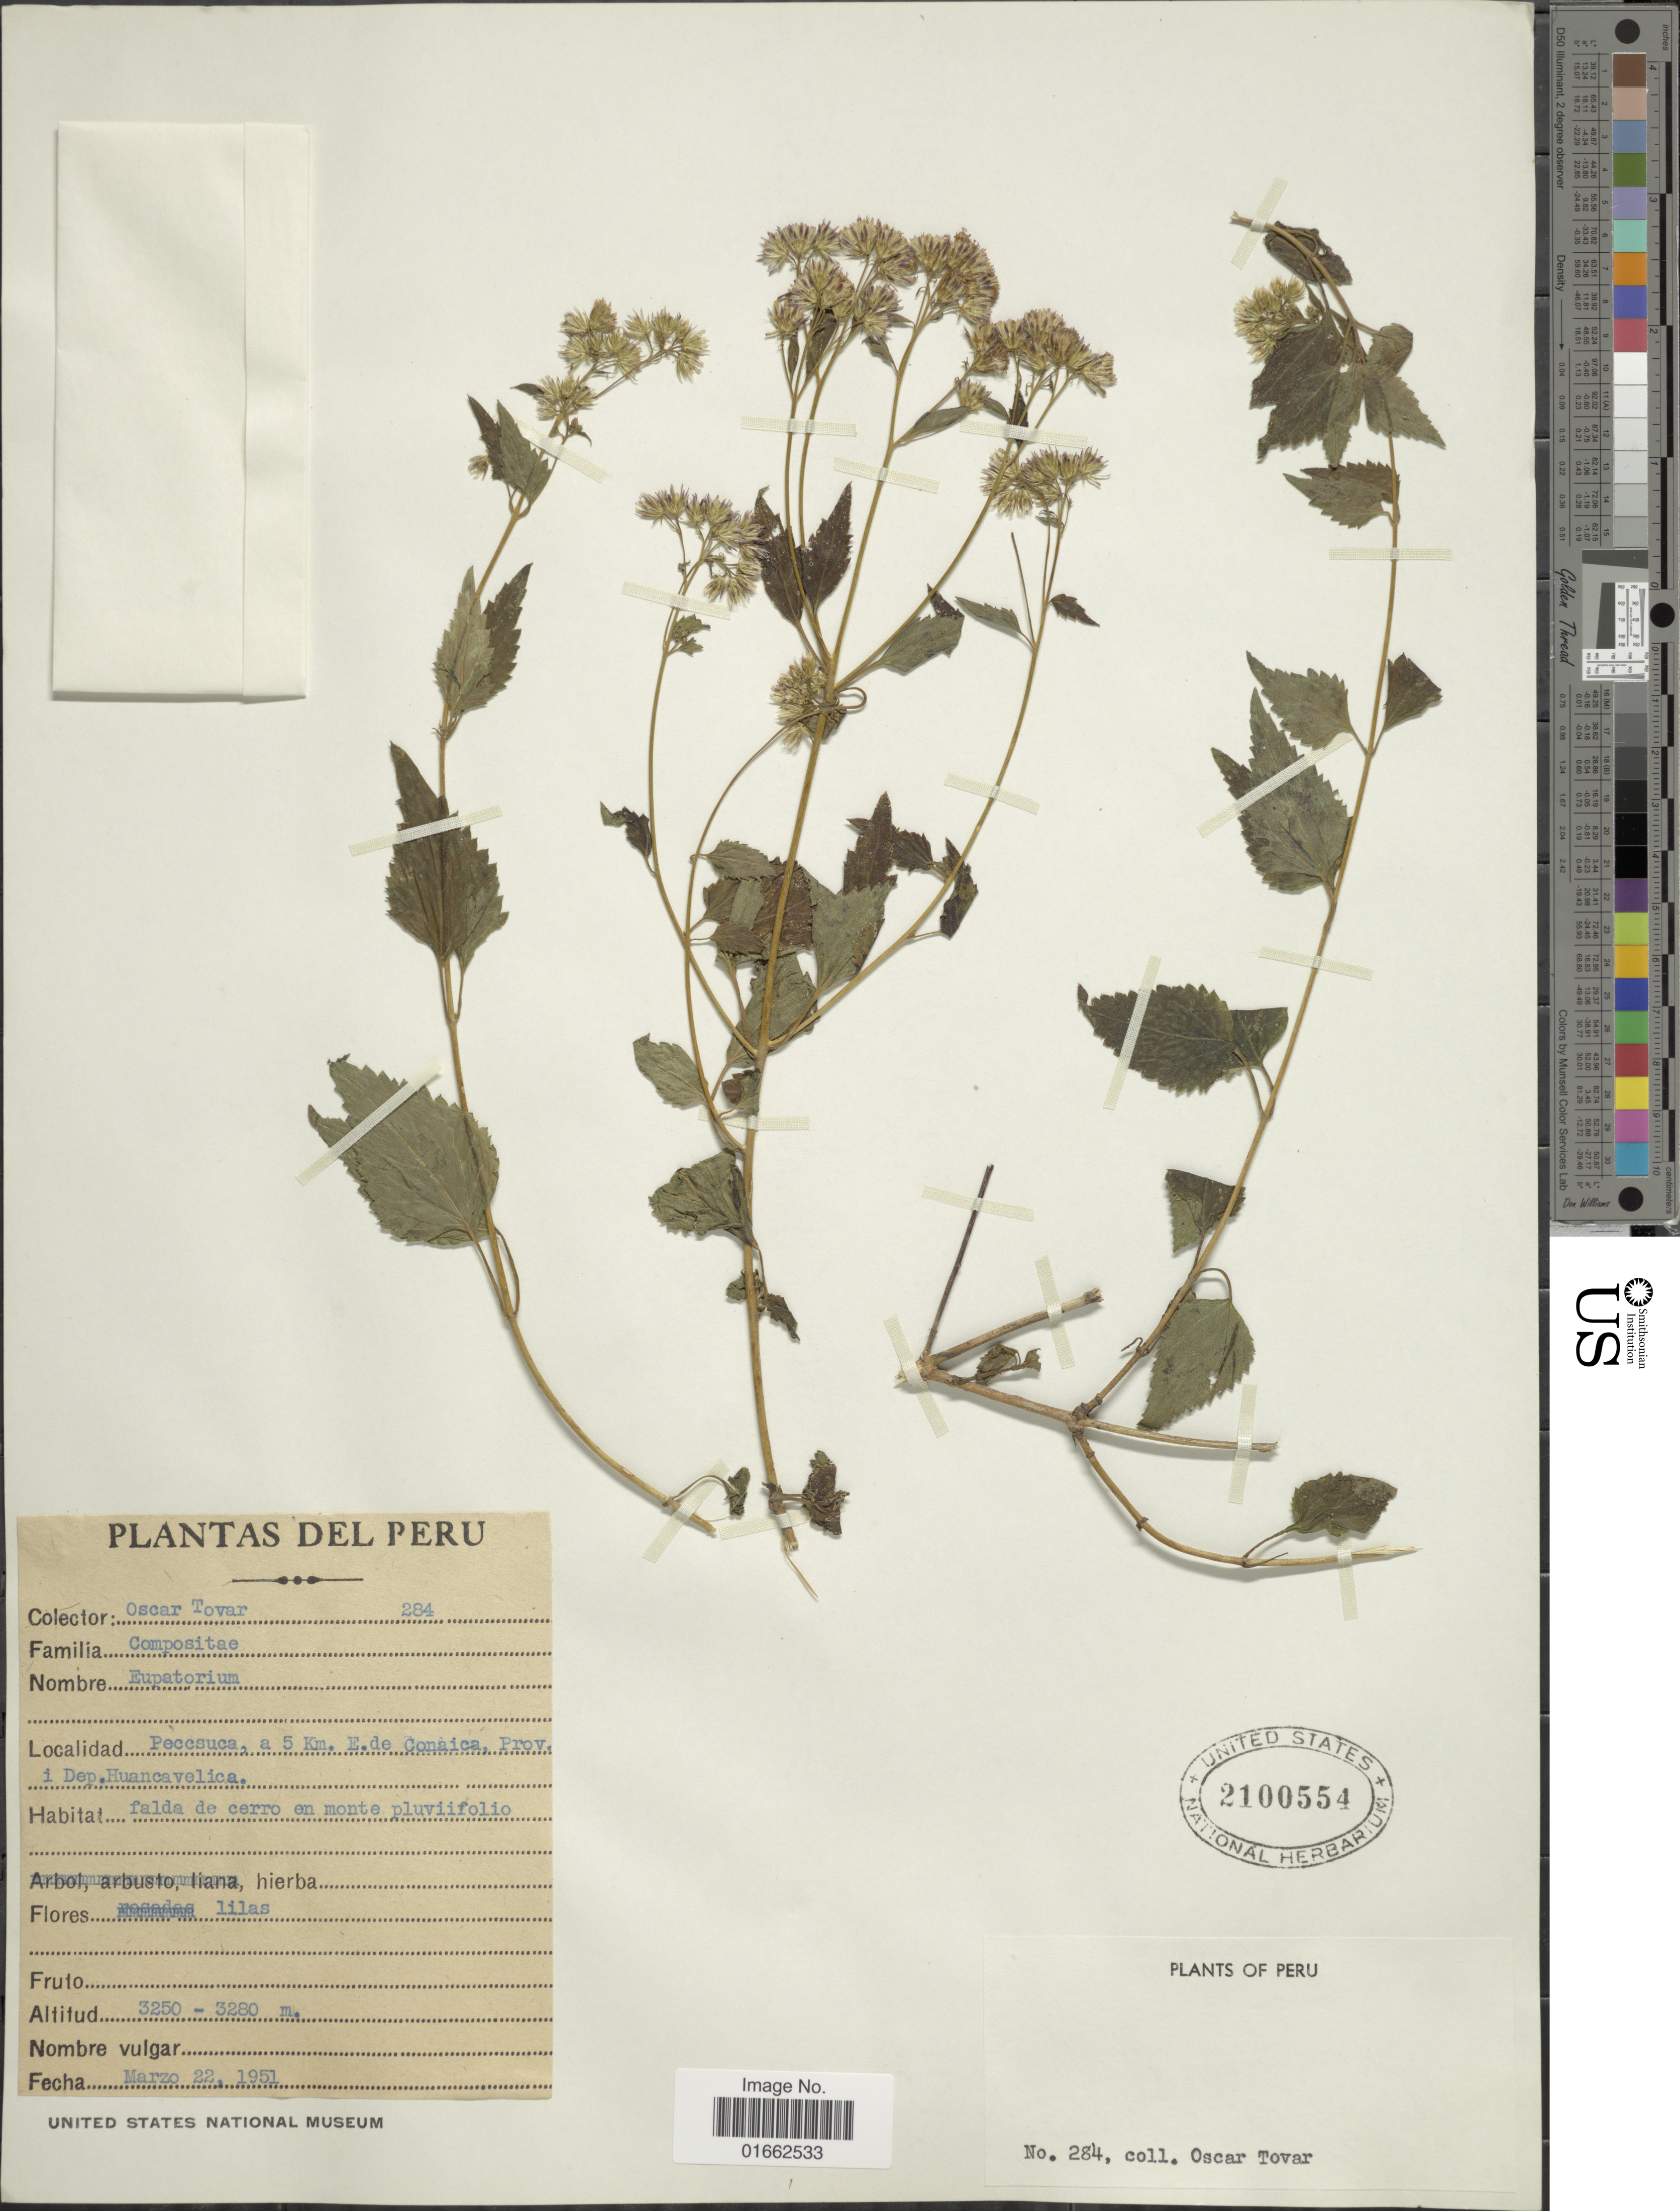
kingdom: Plantae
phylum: Tracheophyta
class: Magnoliopsida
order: Asterales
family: Asteraceae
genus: Fleischmannia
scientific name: Fleischmannia sp.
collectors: C. Tovar Breña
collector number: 284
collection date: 1951-03-22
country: Peru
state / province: Huancavelica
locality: Peccsuca, a 5 Km. E. de Conaica, Prov. i Dep. Huancavelica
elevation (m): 3250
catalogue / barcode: US 2100554